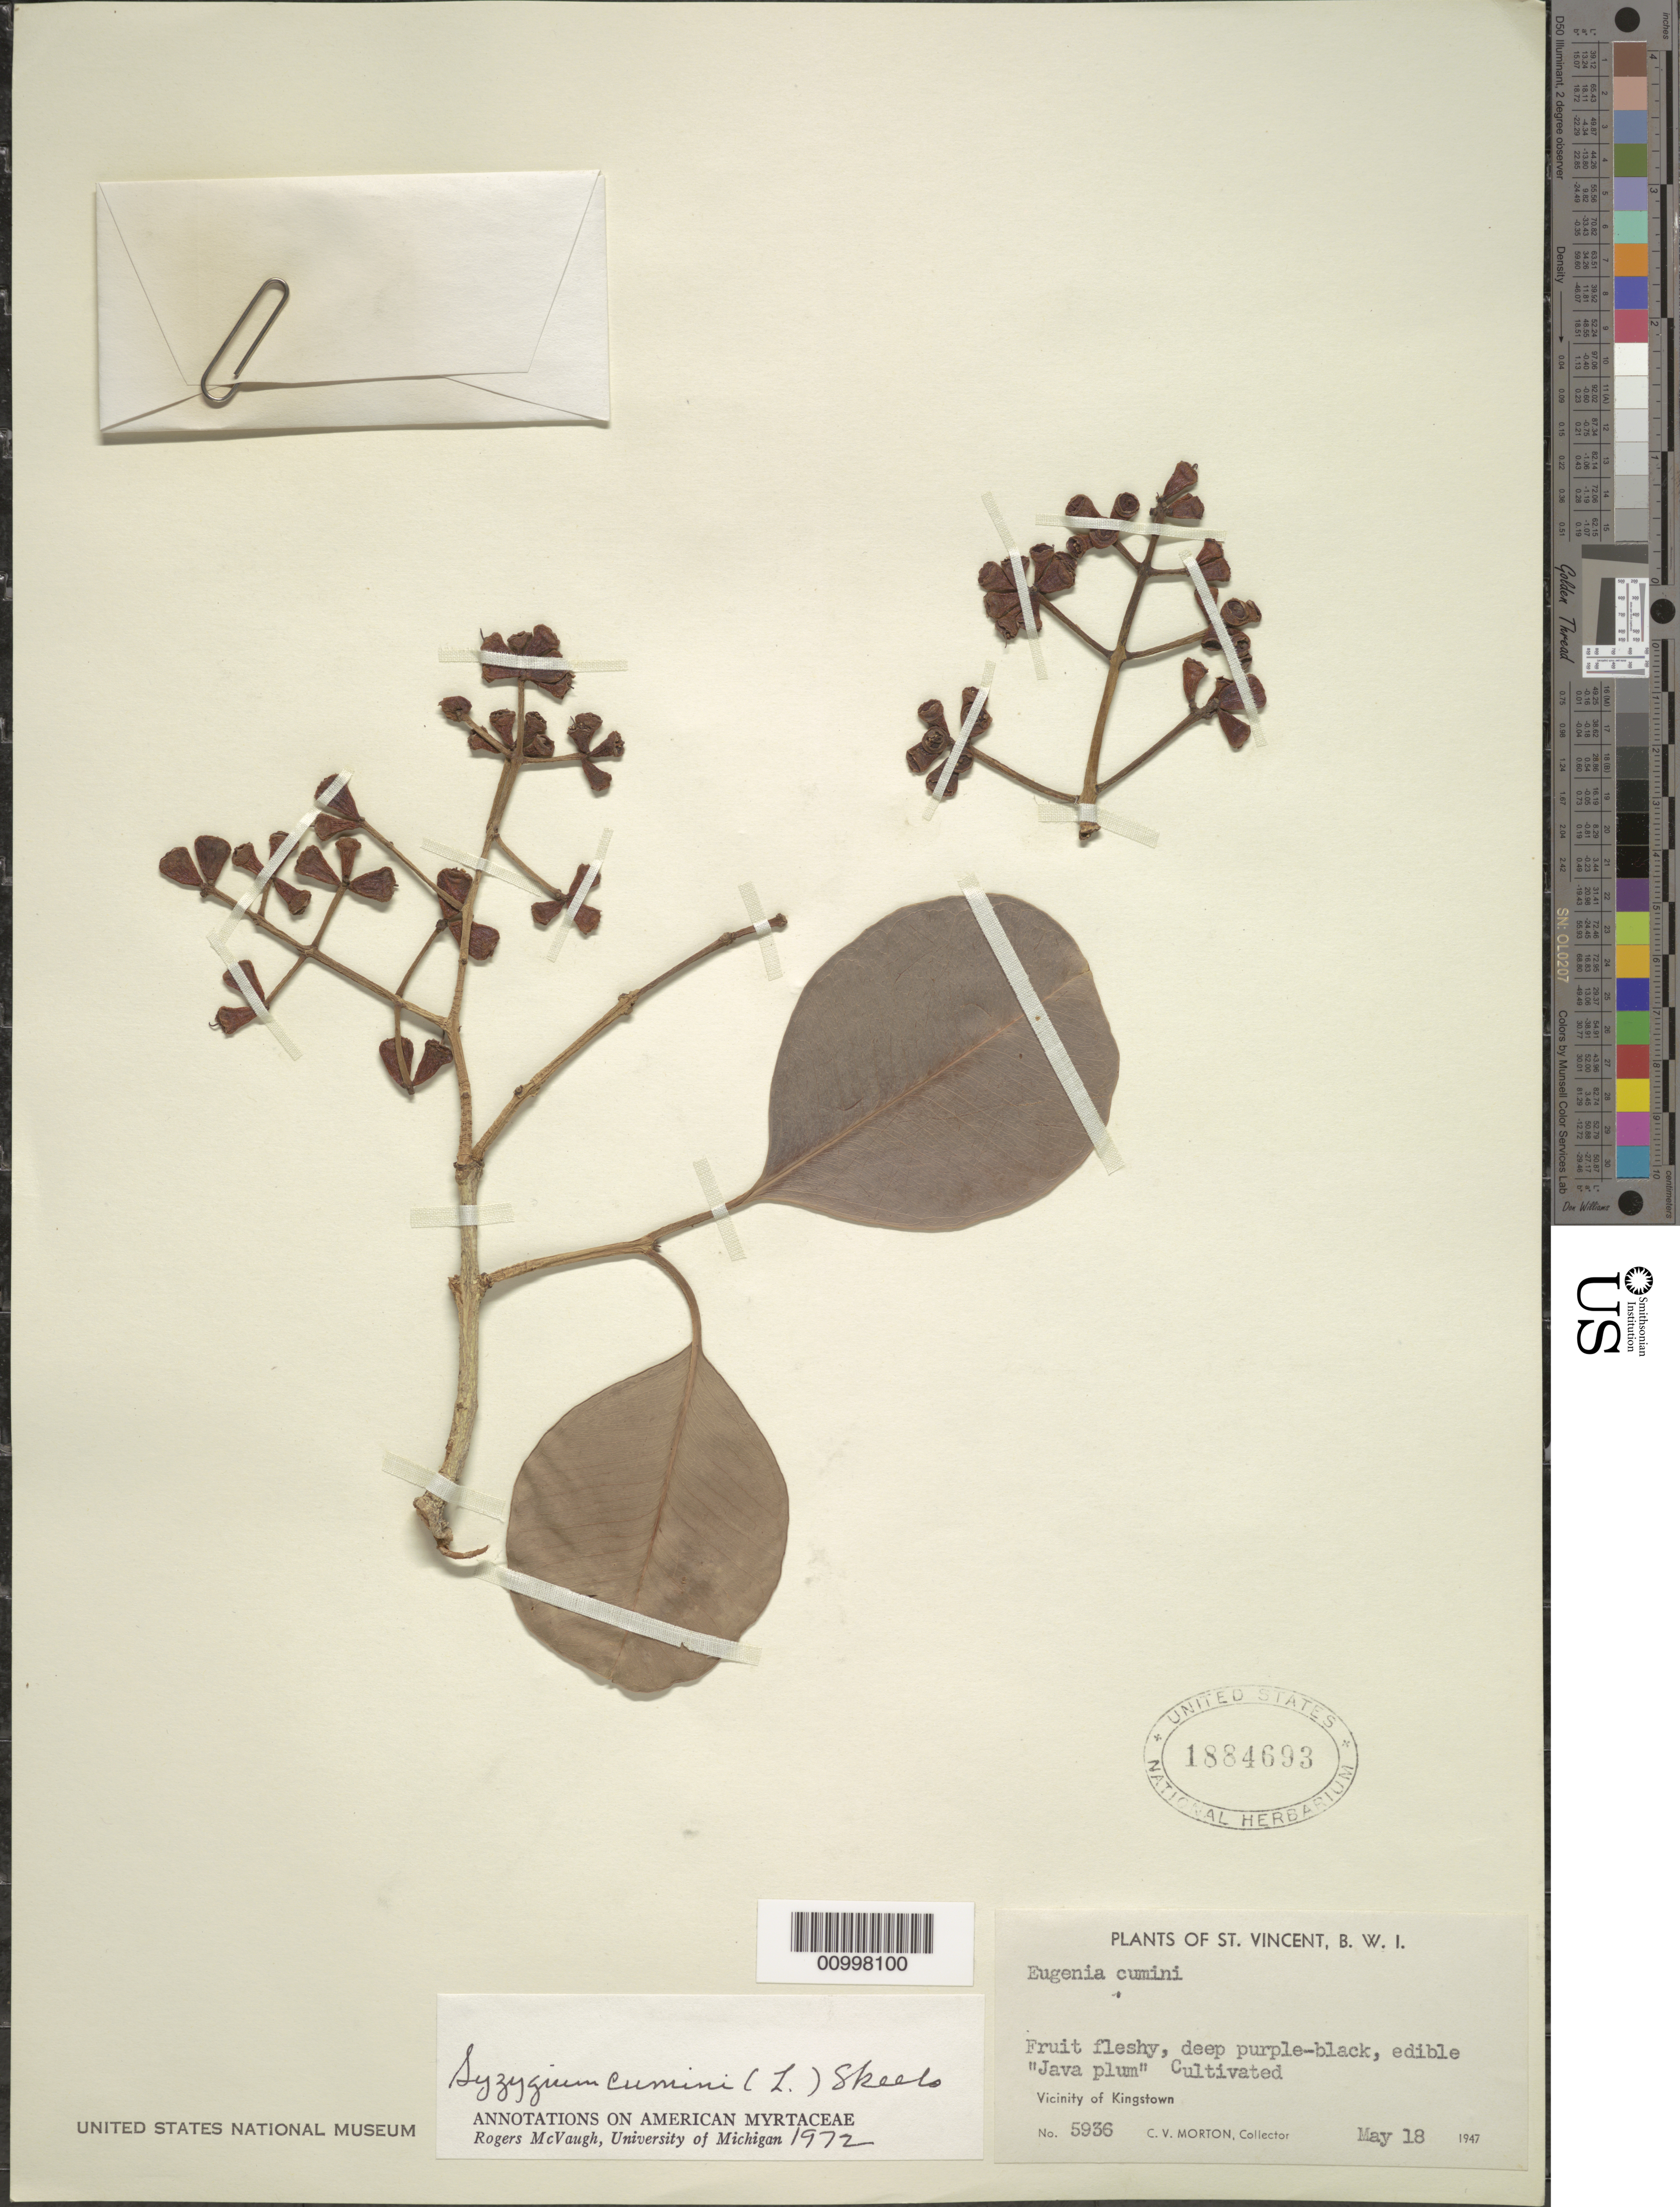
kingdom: Plantae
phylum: Tracheophyta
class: Magnoliopsida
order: Myrtales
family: Myrtaceae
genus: Syzygium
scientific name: Syzygium cumini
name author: (L.) Skeels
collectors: C. V. Morton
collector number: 5936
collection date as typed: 18 May 1947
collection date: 1947-05-18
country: St. Vincent - Grenadines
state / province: Saint George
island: St. Vincent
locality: Vicinity of Kingstown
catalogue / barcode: US 1884693